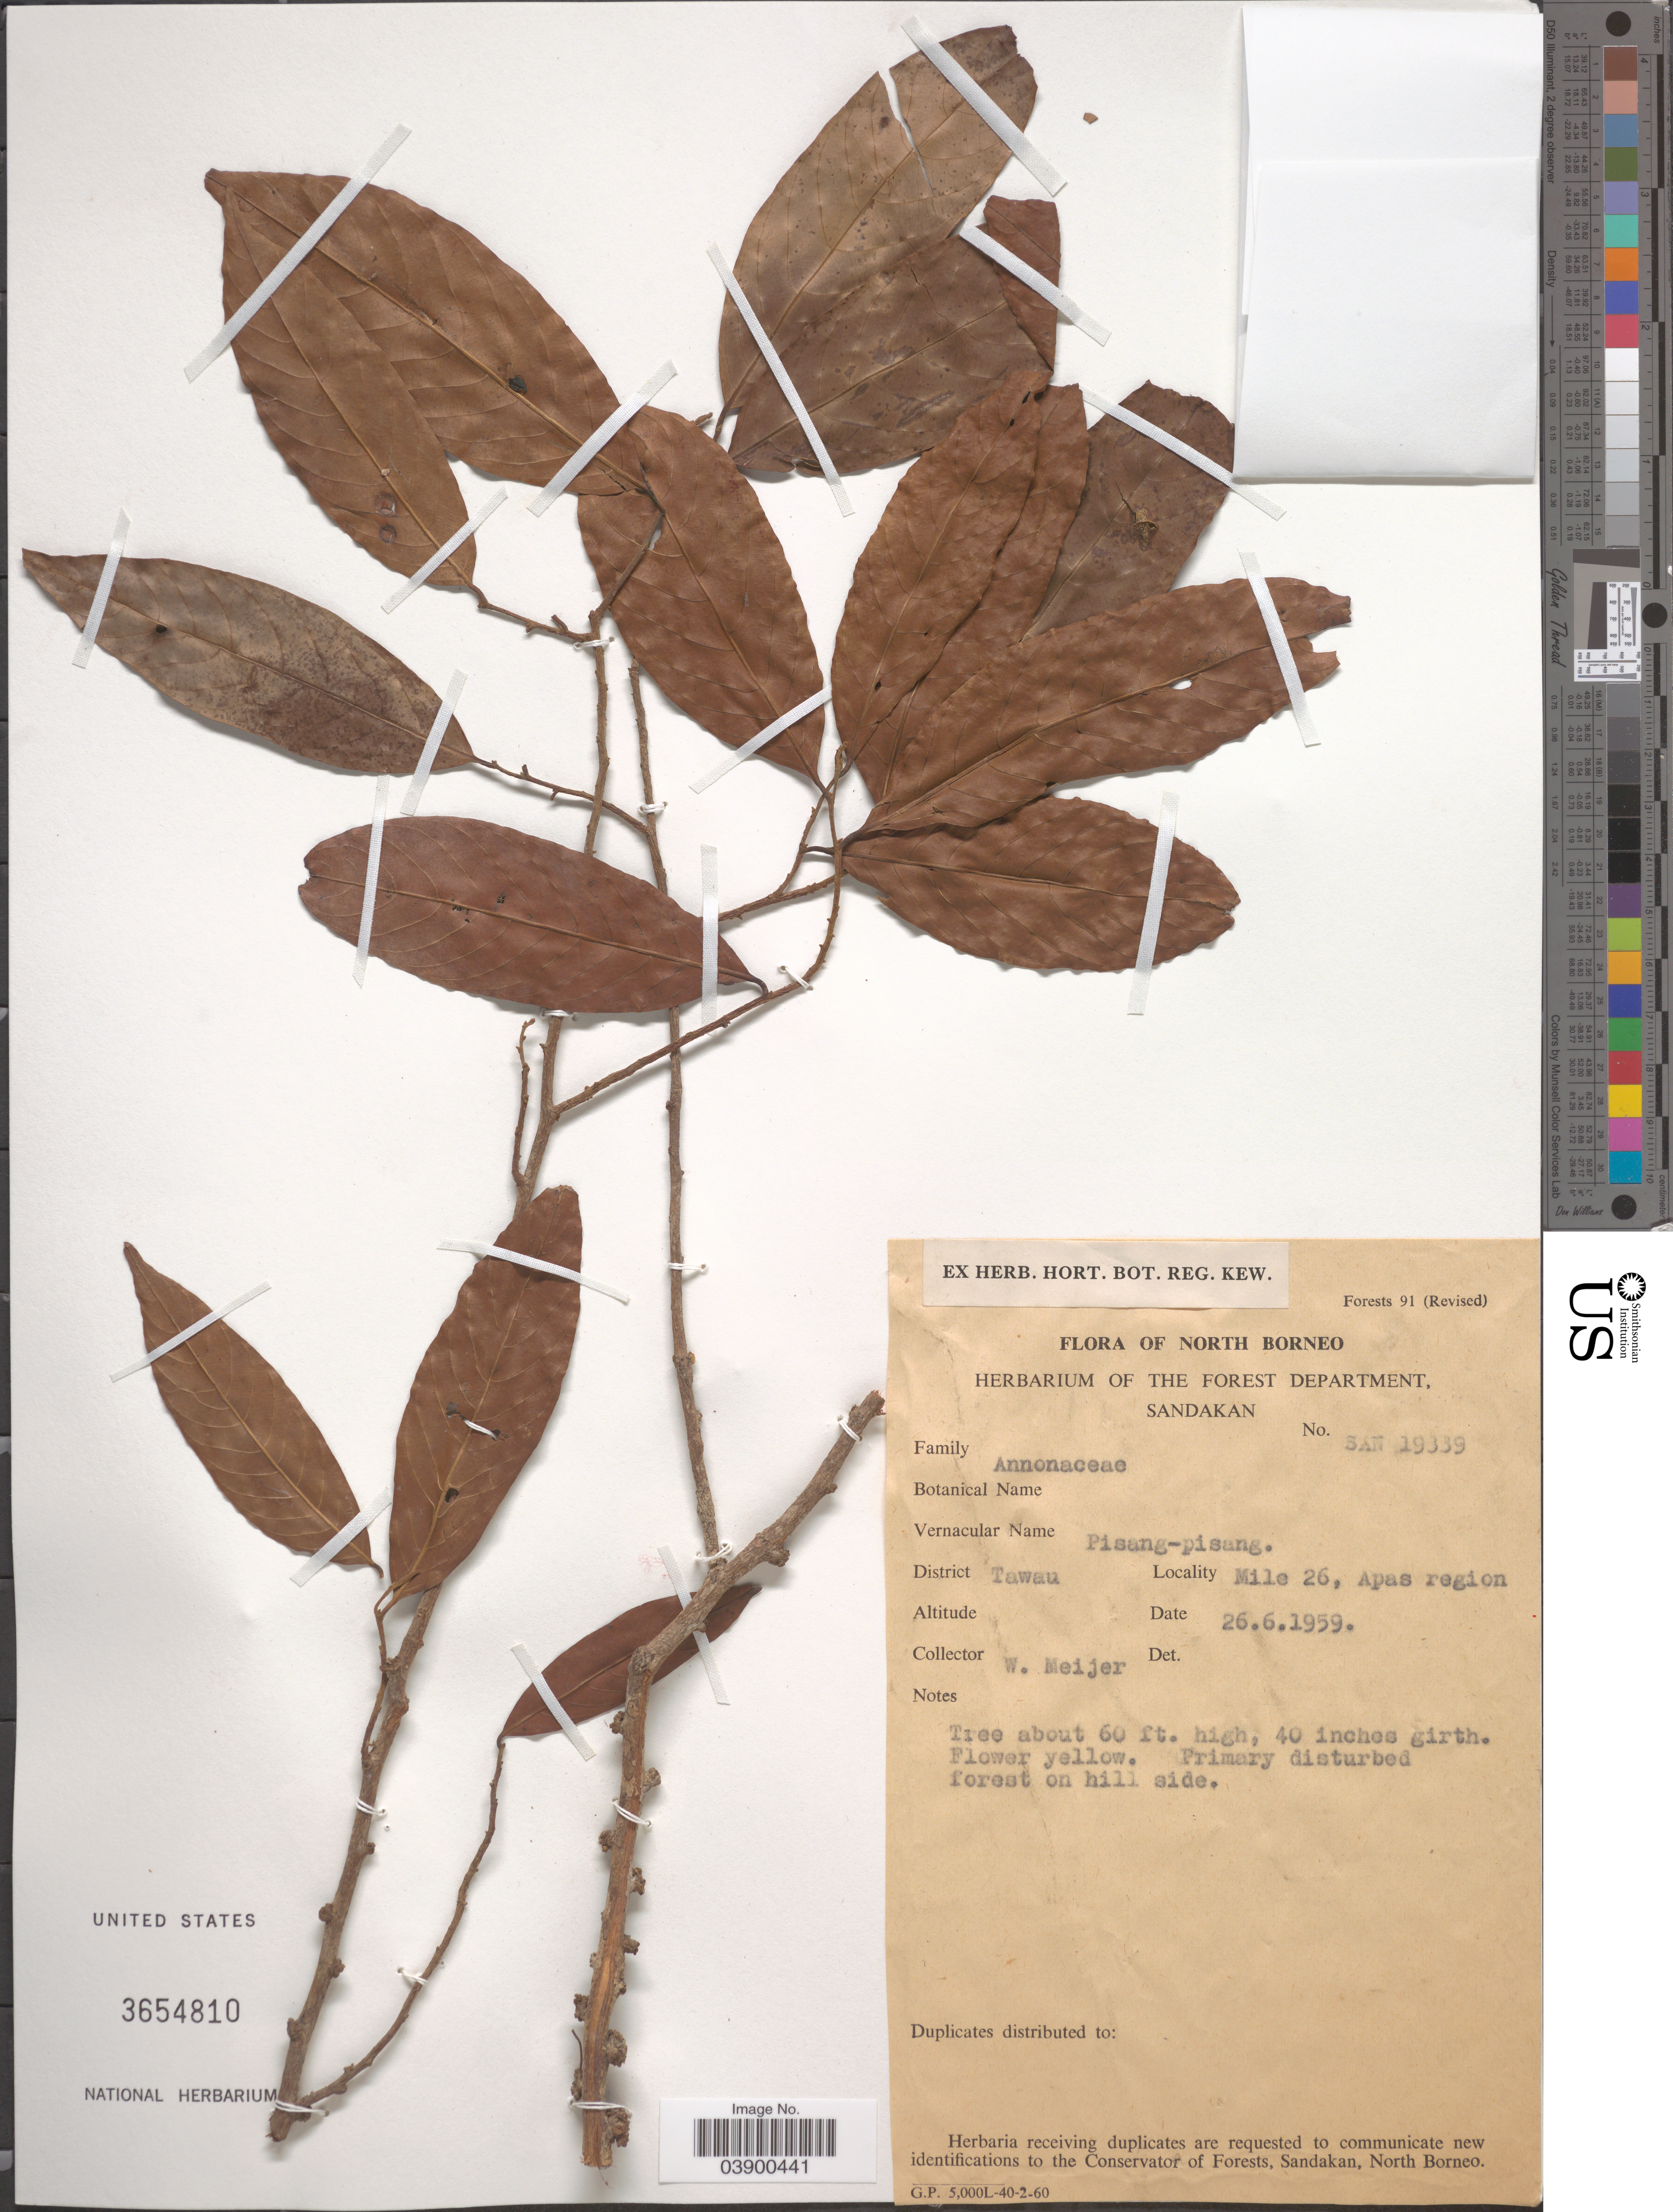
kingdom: Plantae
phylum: Tracheophyta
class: Magnoliopsida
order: Magnoliales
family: Annonaceae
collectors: W. Meijer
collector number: SAN 19339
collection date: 1959-06-26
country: Malaysia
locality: North Borneo. District Tawau. Mile 26, Apas region.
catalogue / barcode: US 3654810